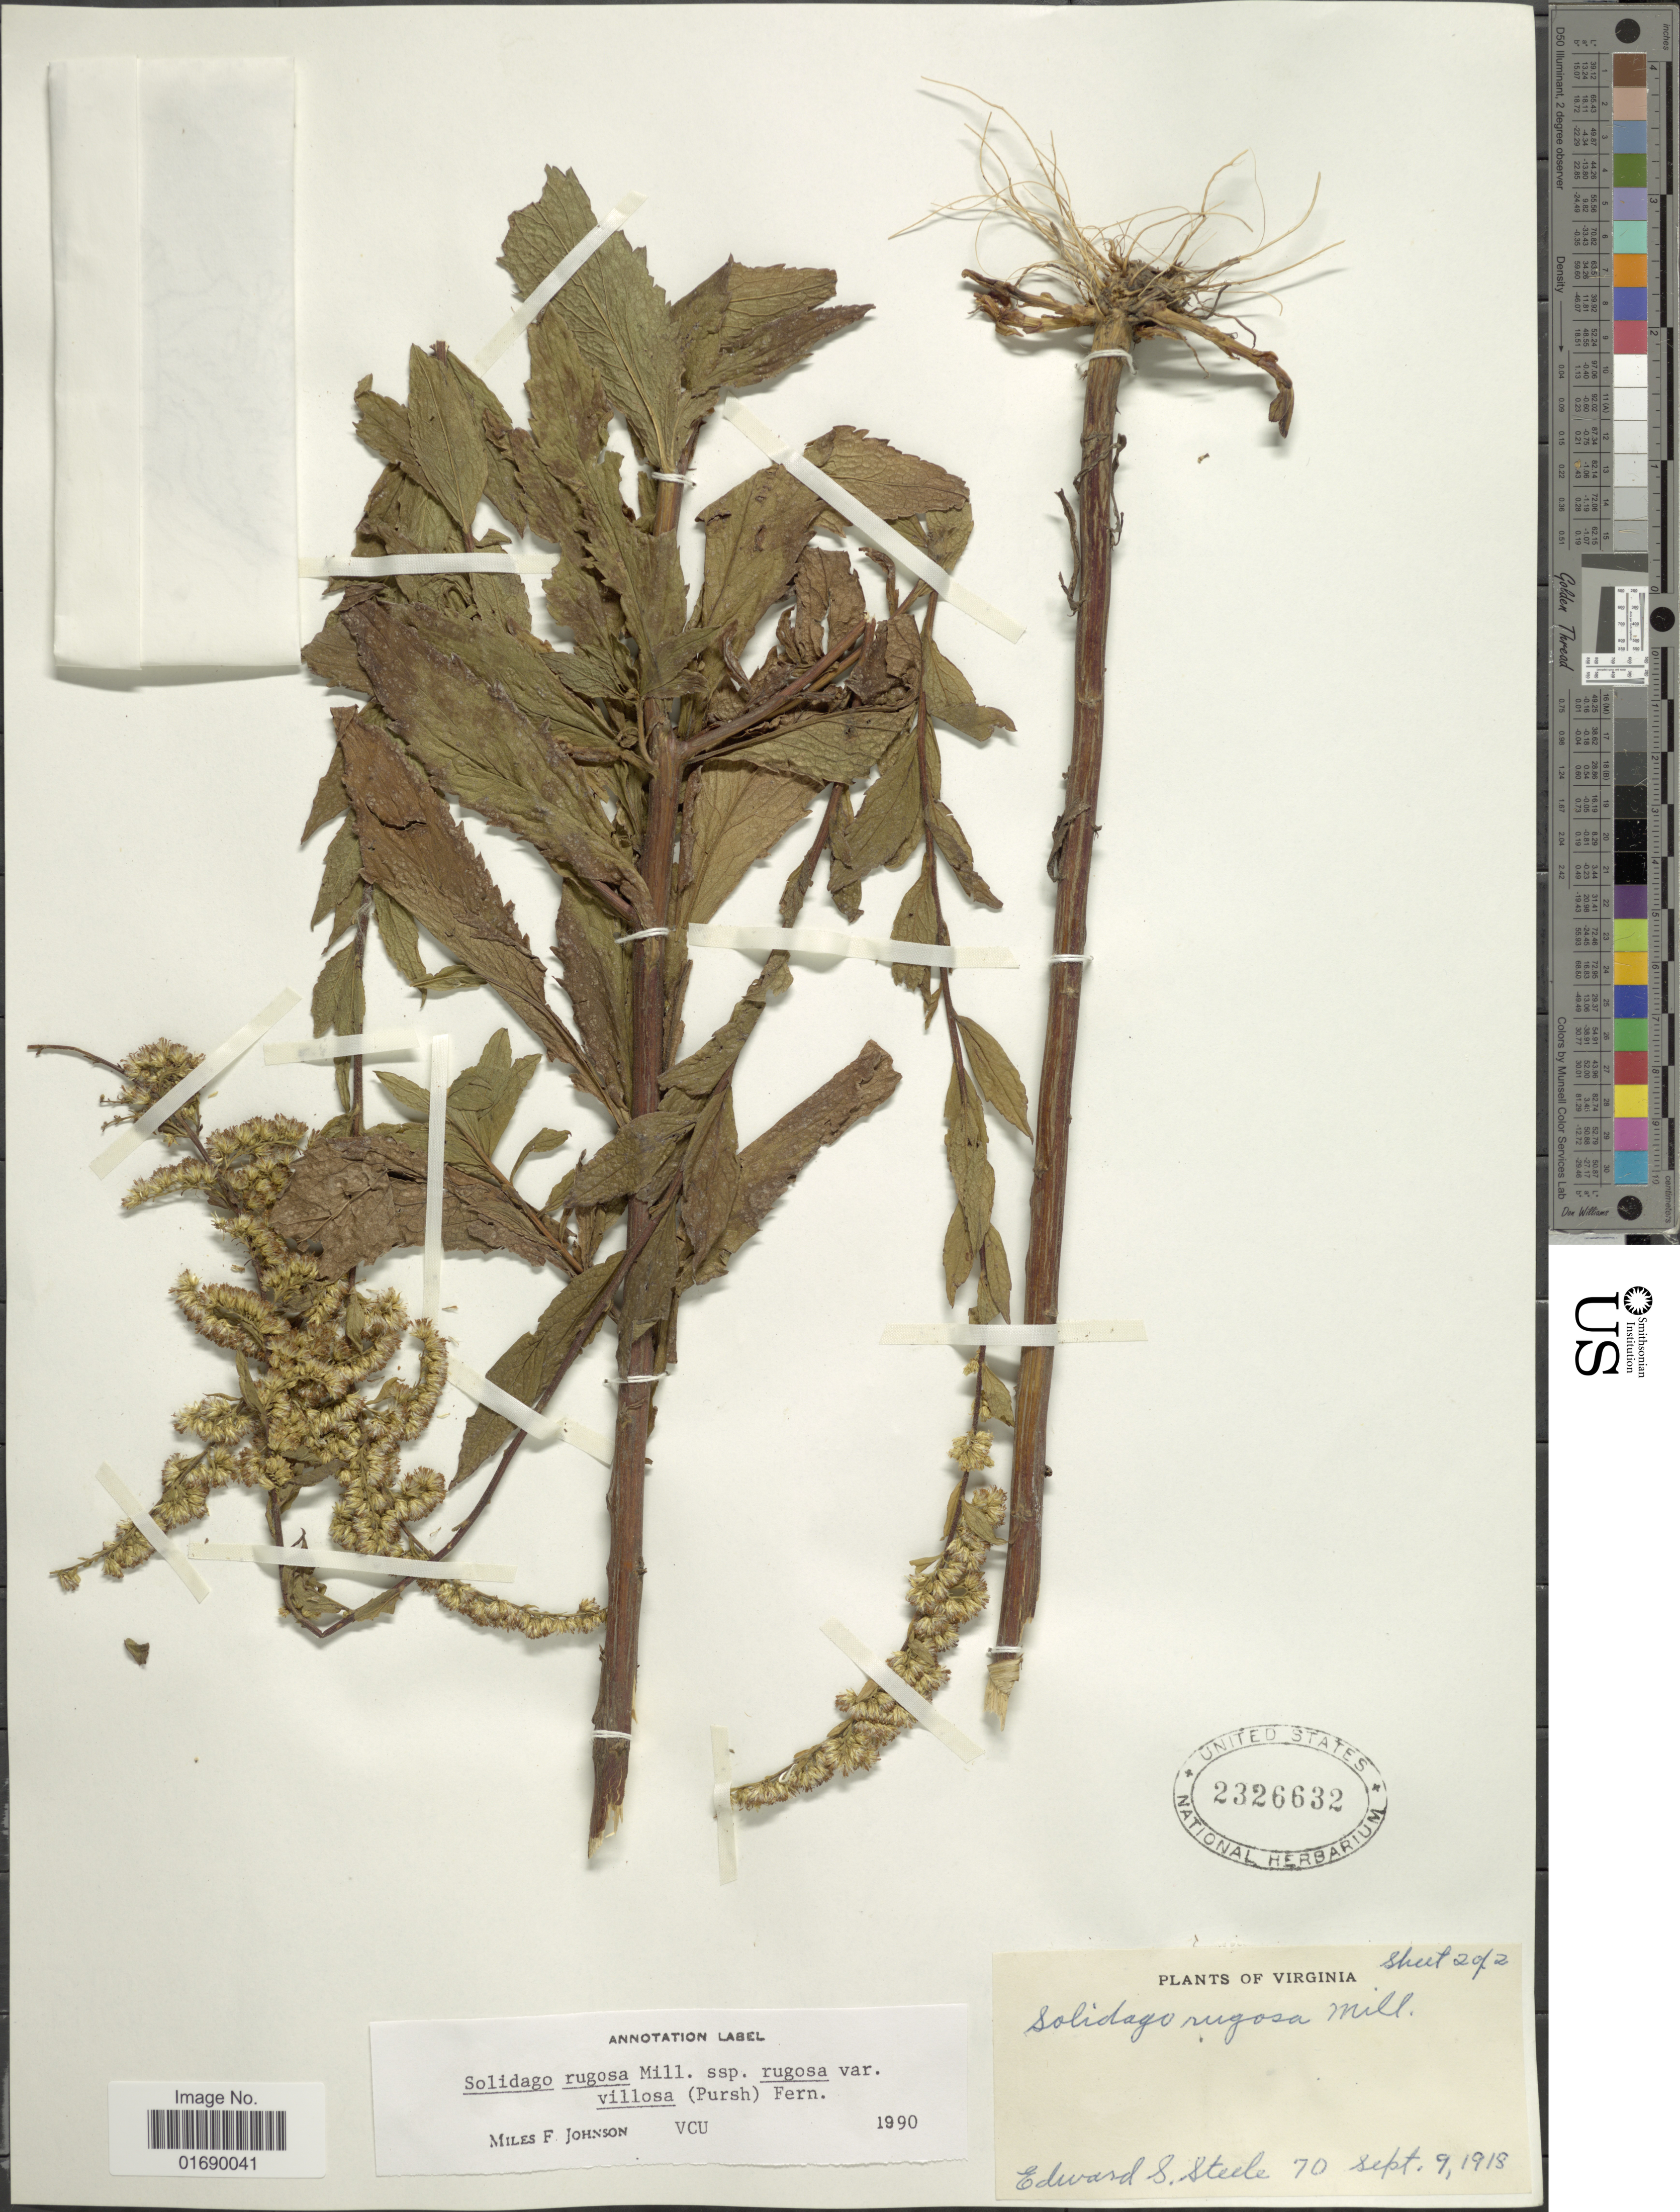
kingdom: Plantae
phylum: Tracheophyta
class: Magnoliopsida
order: Asterales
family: Asteraceae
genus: Solidago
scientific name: Solidago rugosa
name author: Mill.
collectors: E. Steele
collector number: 70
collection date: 1918-09-09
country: United States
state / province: Virginia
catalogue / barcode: US 2326632